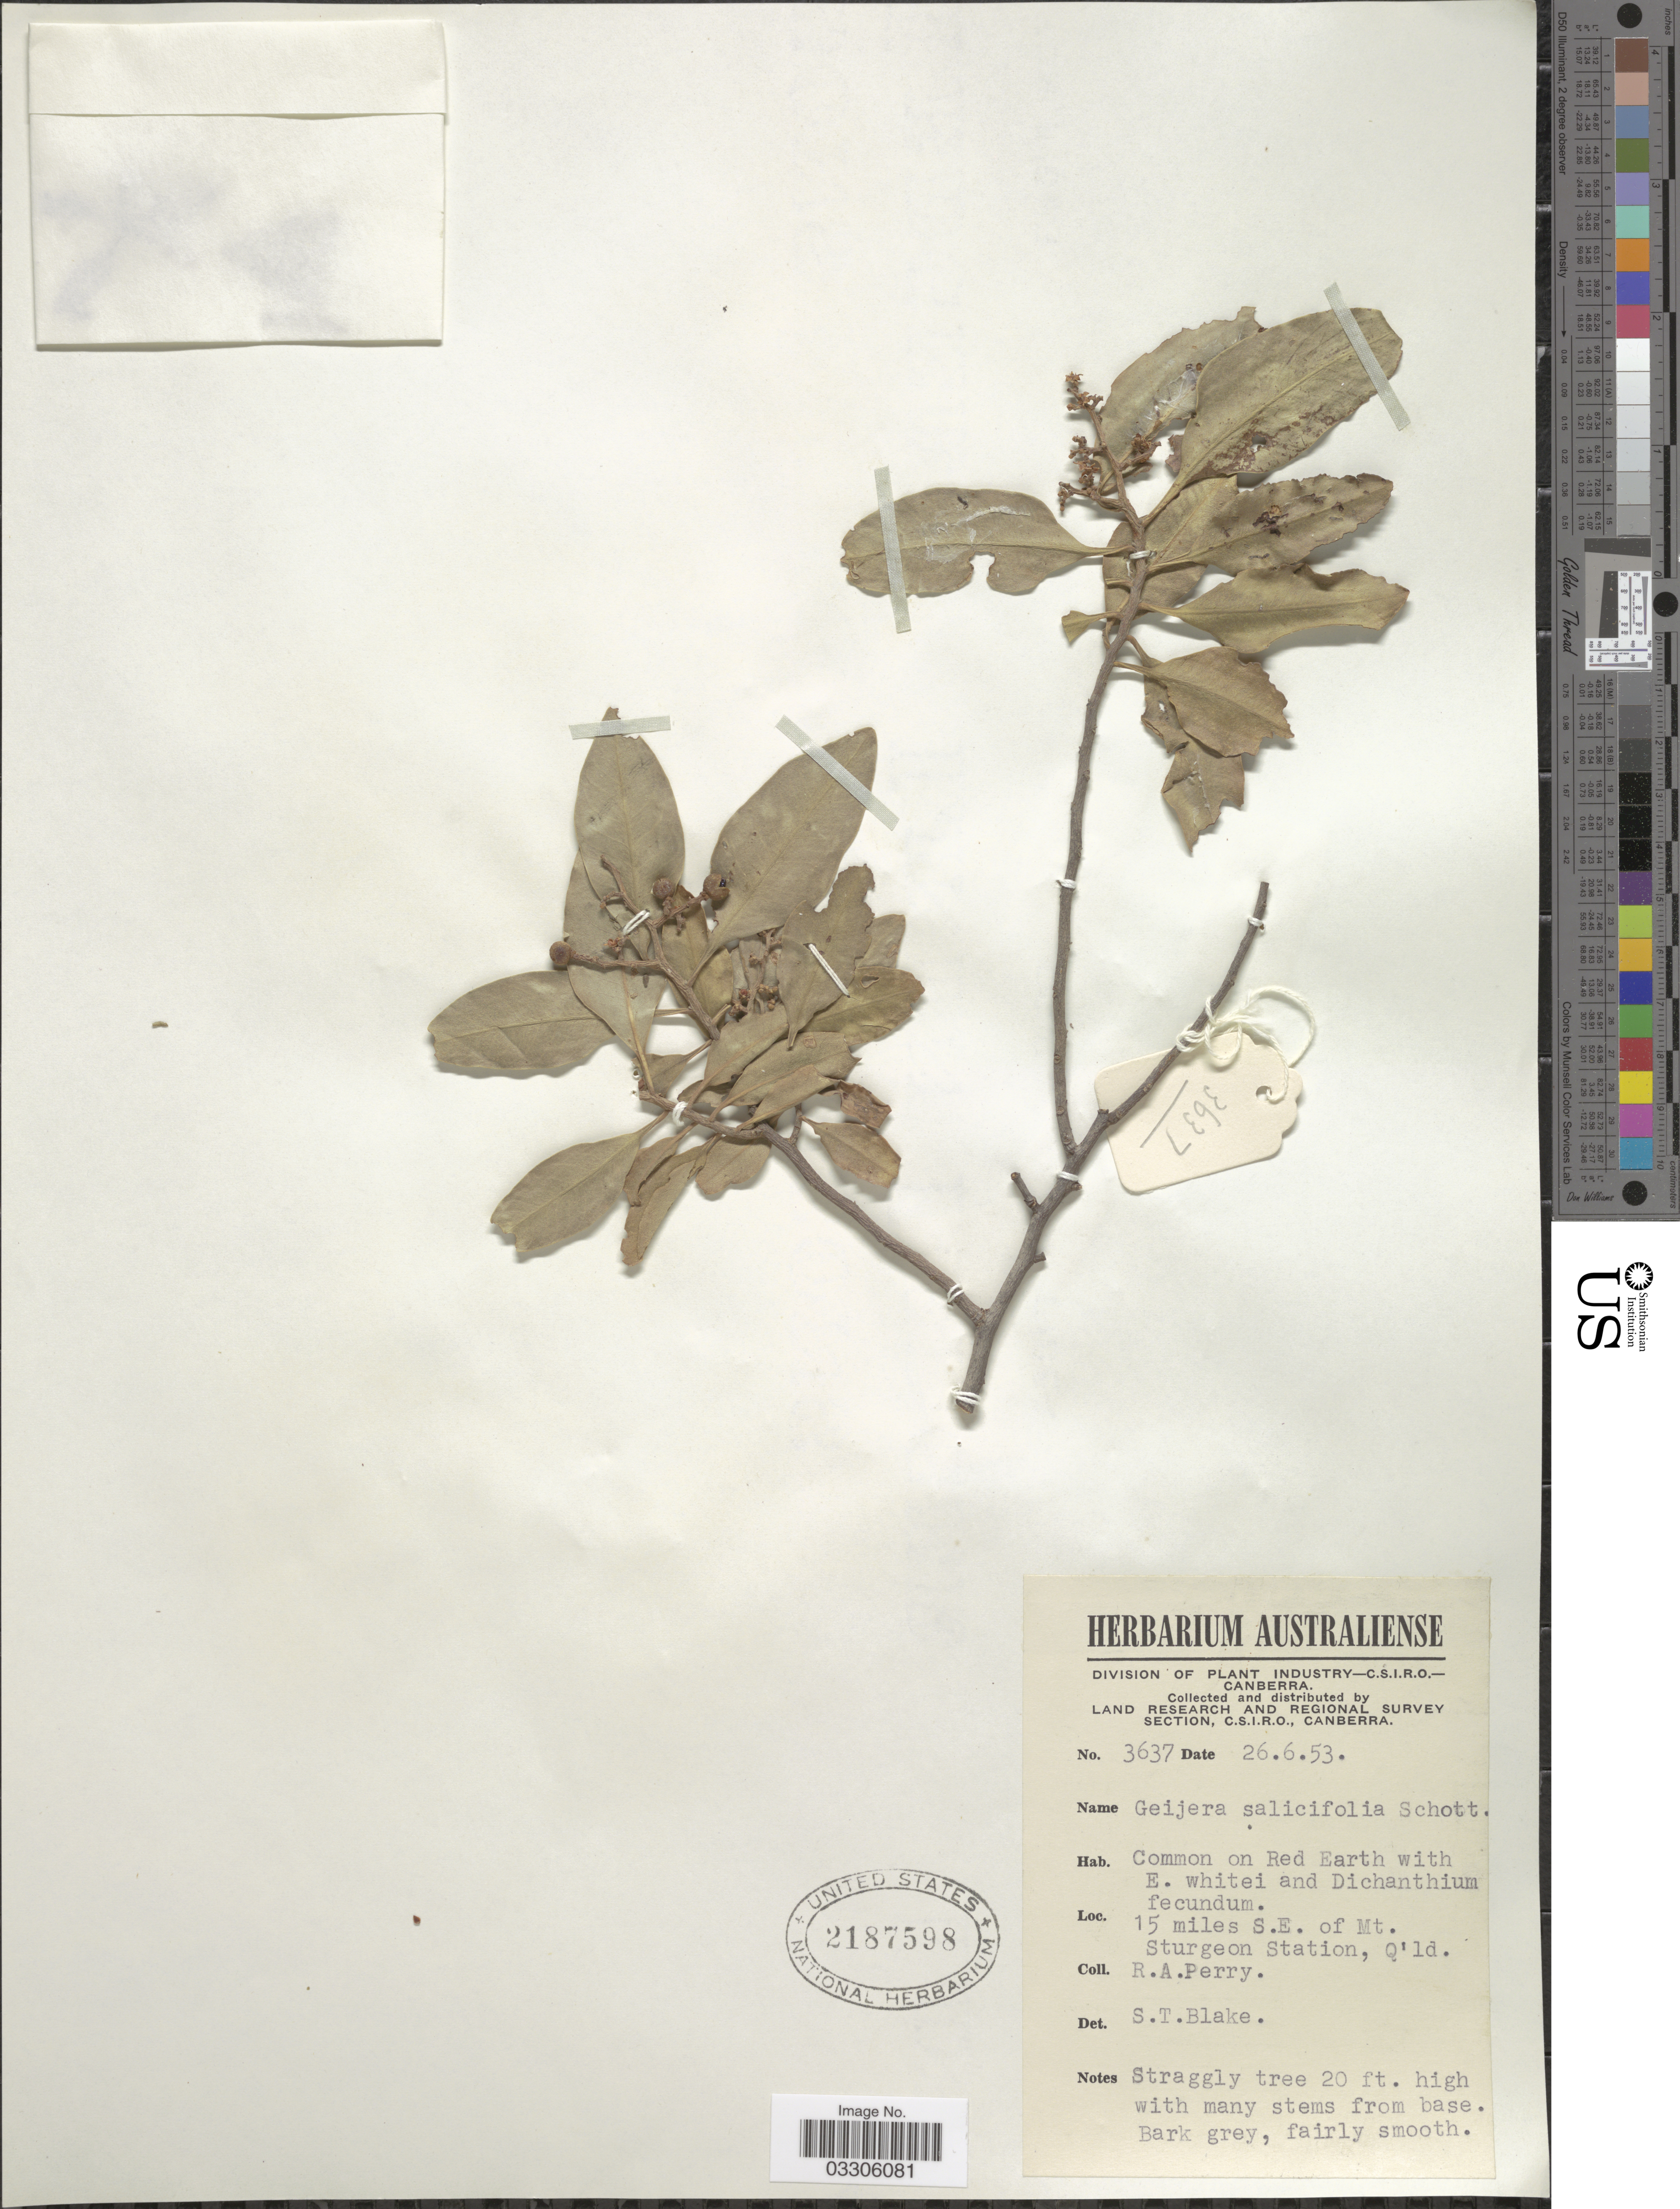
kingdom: Plantae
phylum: Tracheophyta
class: Magnoliopsida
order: Sapindales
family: Rutaceae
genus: Geijera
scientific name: Geijera salicifolia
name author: Schott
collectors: Perry, R. A.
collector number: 3637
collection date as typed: Transcribed d/m/y: 26/6/53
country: Australia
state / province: Queensland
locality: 15 miles S. E. of Mt. Sturgeon Station, Q'ld.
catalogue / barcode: US 2187598